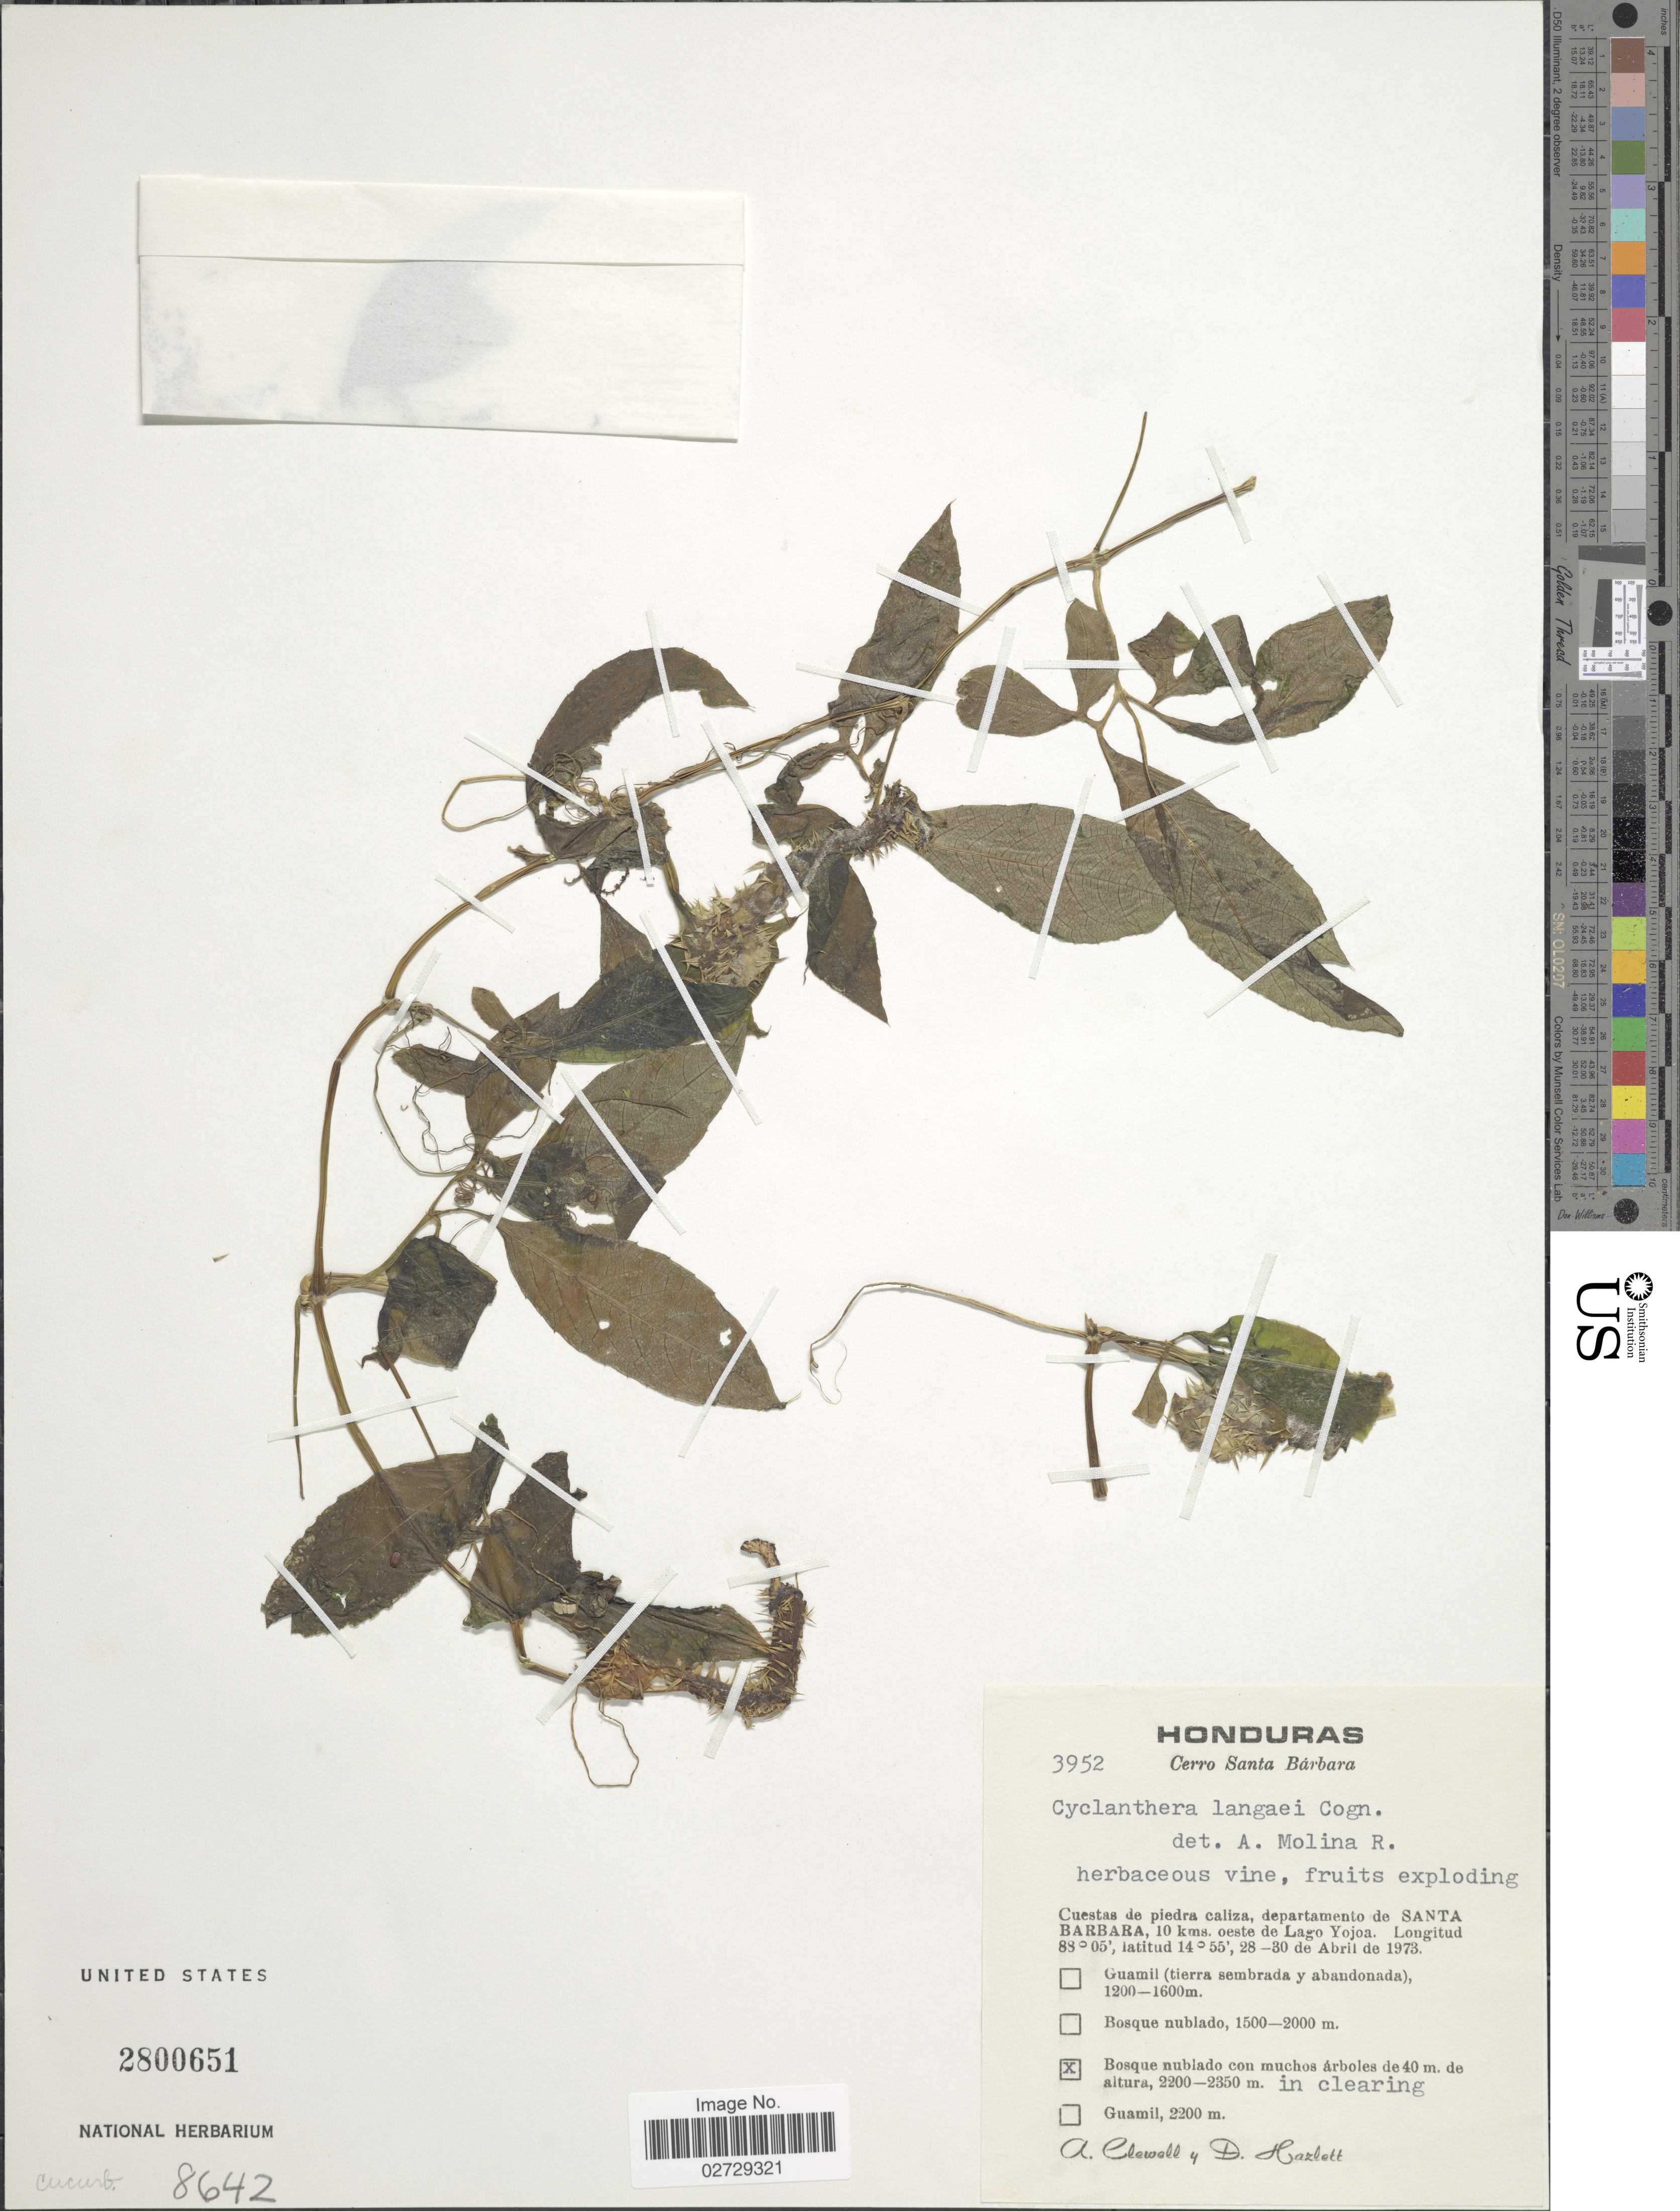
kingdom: Plantae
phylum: Tracheophyta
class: Magnoliopsida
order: Cucurbitales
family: Cucurbitaceae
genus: Cyclanthera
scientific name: Cyclanthera langaei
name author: Cogn.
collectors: A. Clewell & D. Hazlett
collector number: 3952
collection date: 1973-04-28/1973-04-30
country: Honduras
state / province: Santa Bárbara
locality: Cerro Santa Barbara. Cuestas de piedra caliza, departamento de Santa Barbara, 10 kms. oeste de Lago Yojoa.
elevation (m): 2200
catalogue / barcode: US 2800651